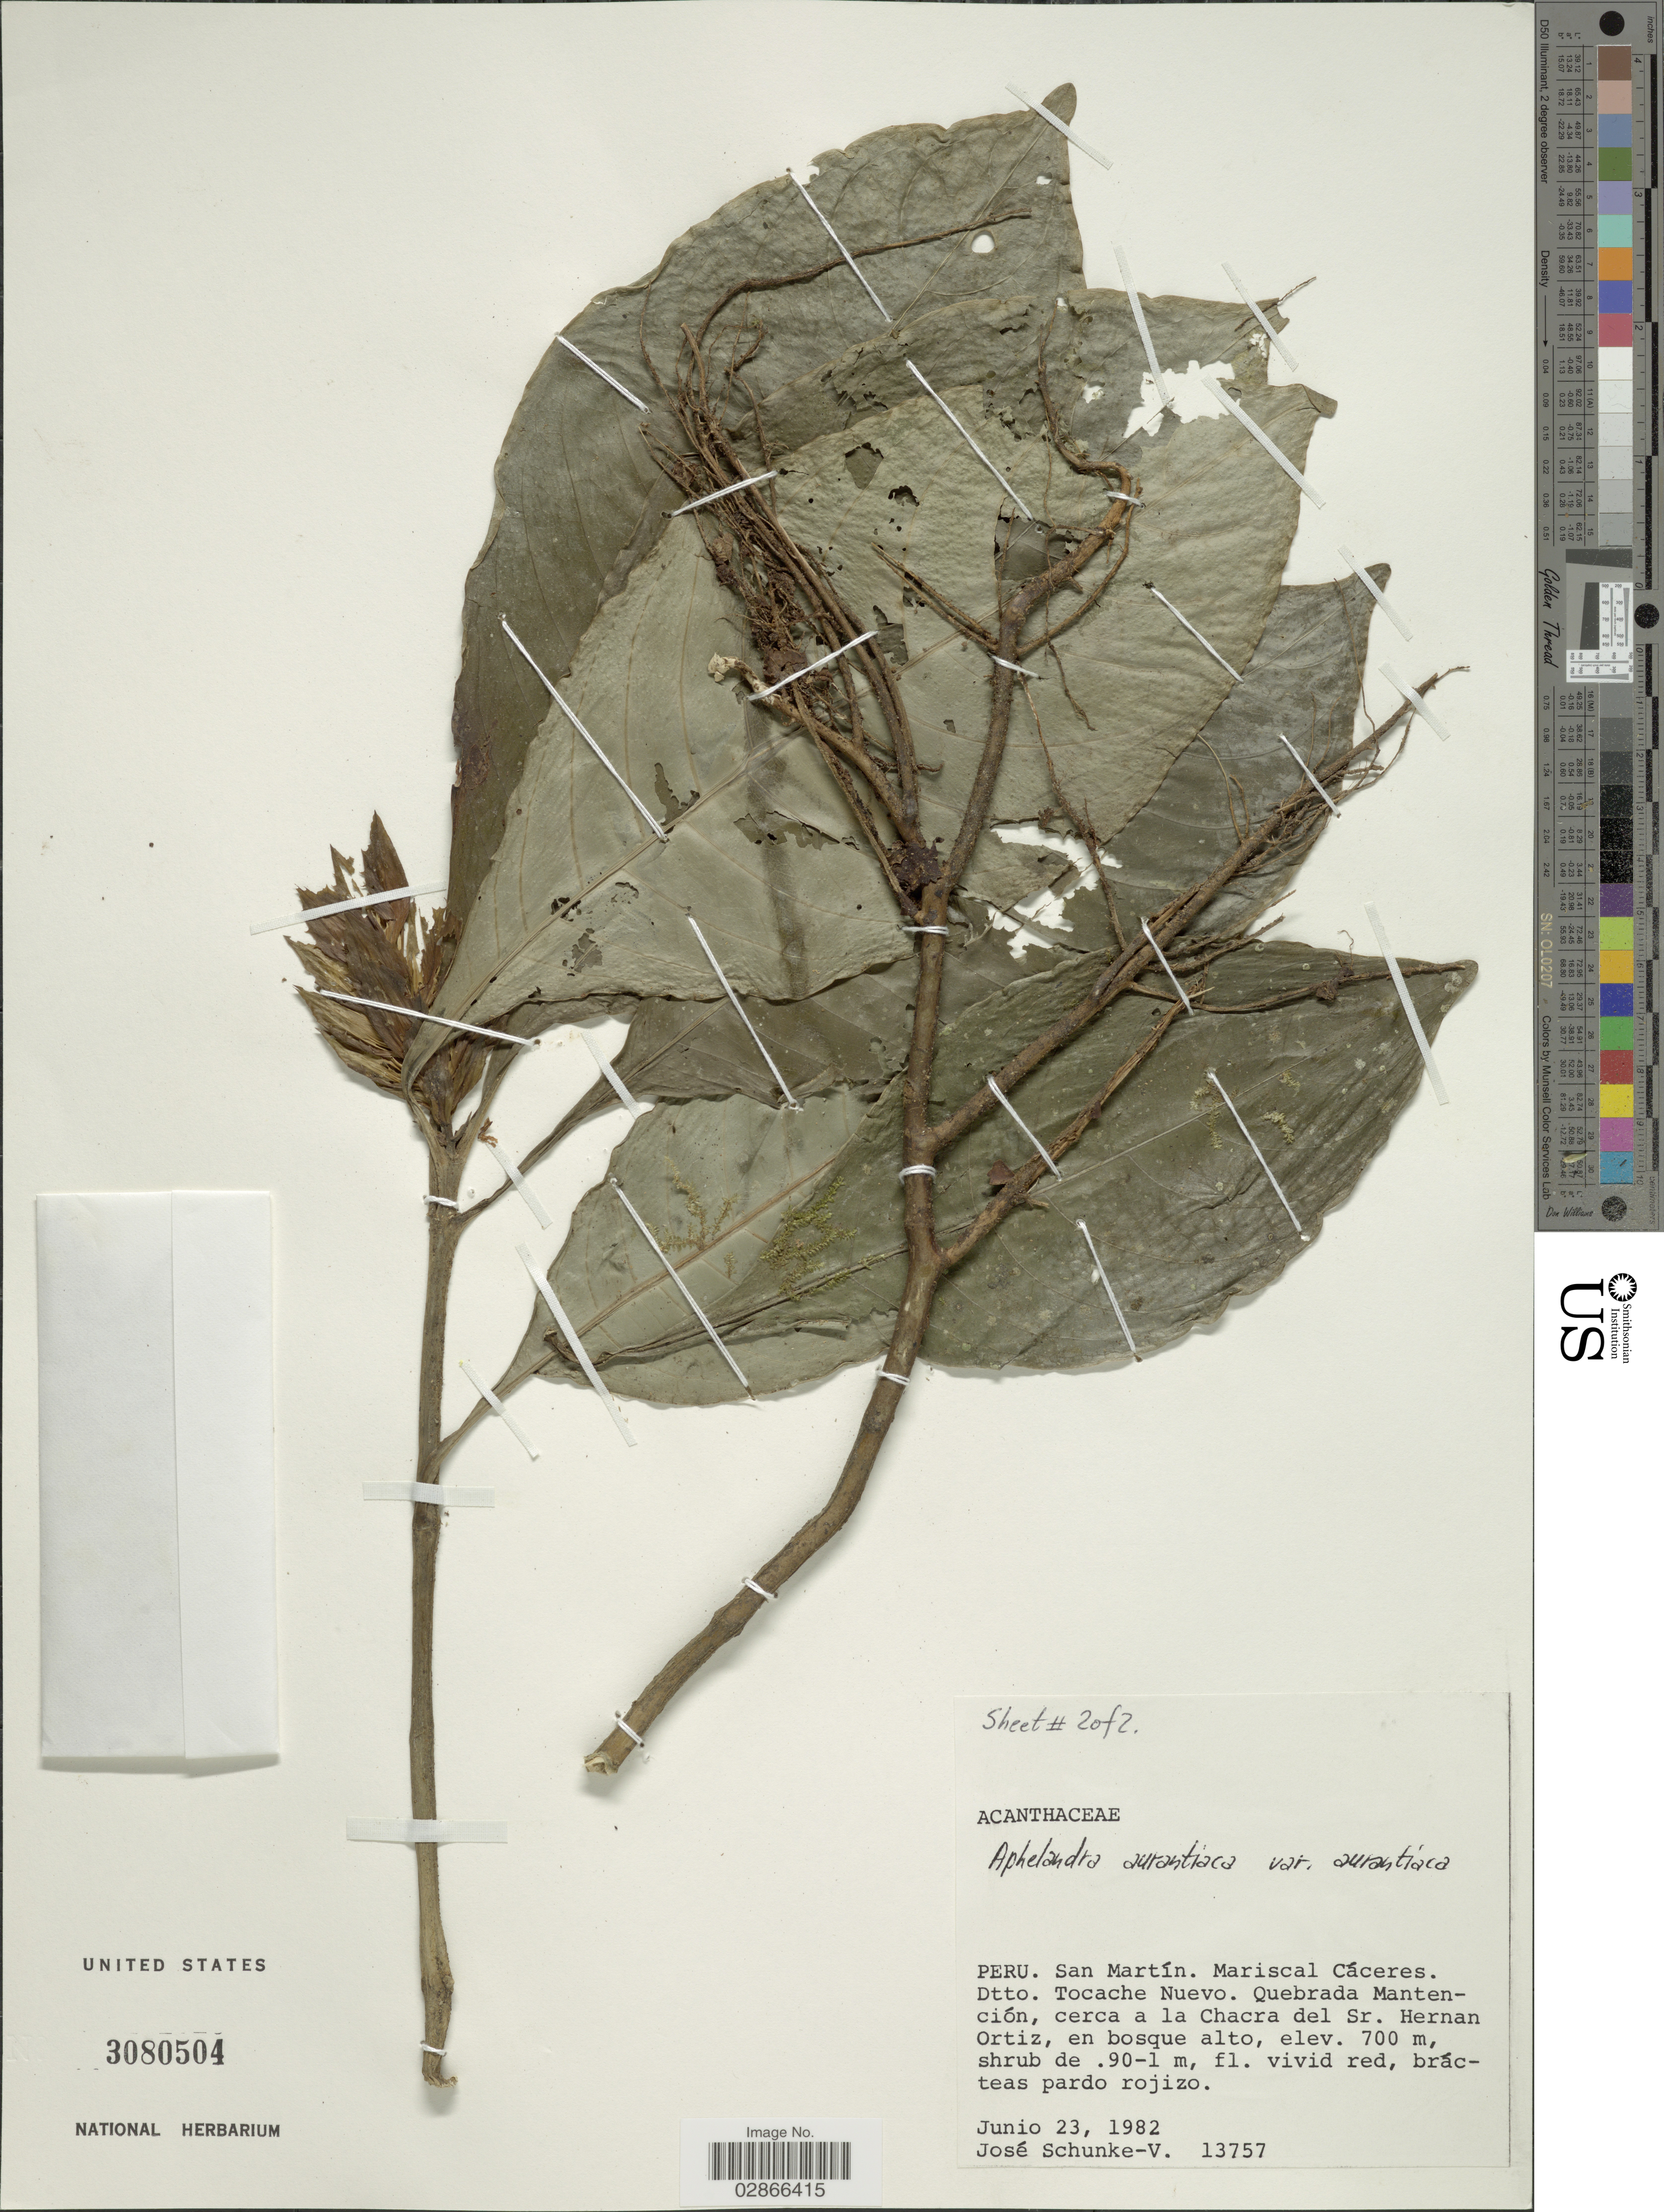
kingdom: Plantae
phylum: Tracheophyta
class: Magnoliopsida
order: Lamiales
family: Acanthaceae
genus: Aphelandra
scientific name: Aphelandra aurantiaca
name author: (Scheidw.) Lindl.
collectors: J. Schunke Vigo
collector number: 13757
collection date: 1982-06-23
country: Peru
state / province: San Martín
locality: Mariscal Cáceres. Dtto. Tocache Nuevo. Quebrada Mantención, cerca a la Chacra del Sr. Hernan Ortiz.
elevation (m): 700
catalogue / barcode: US 3080504